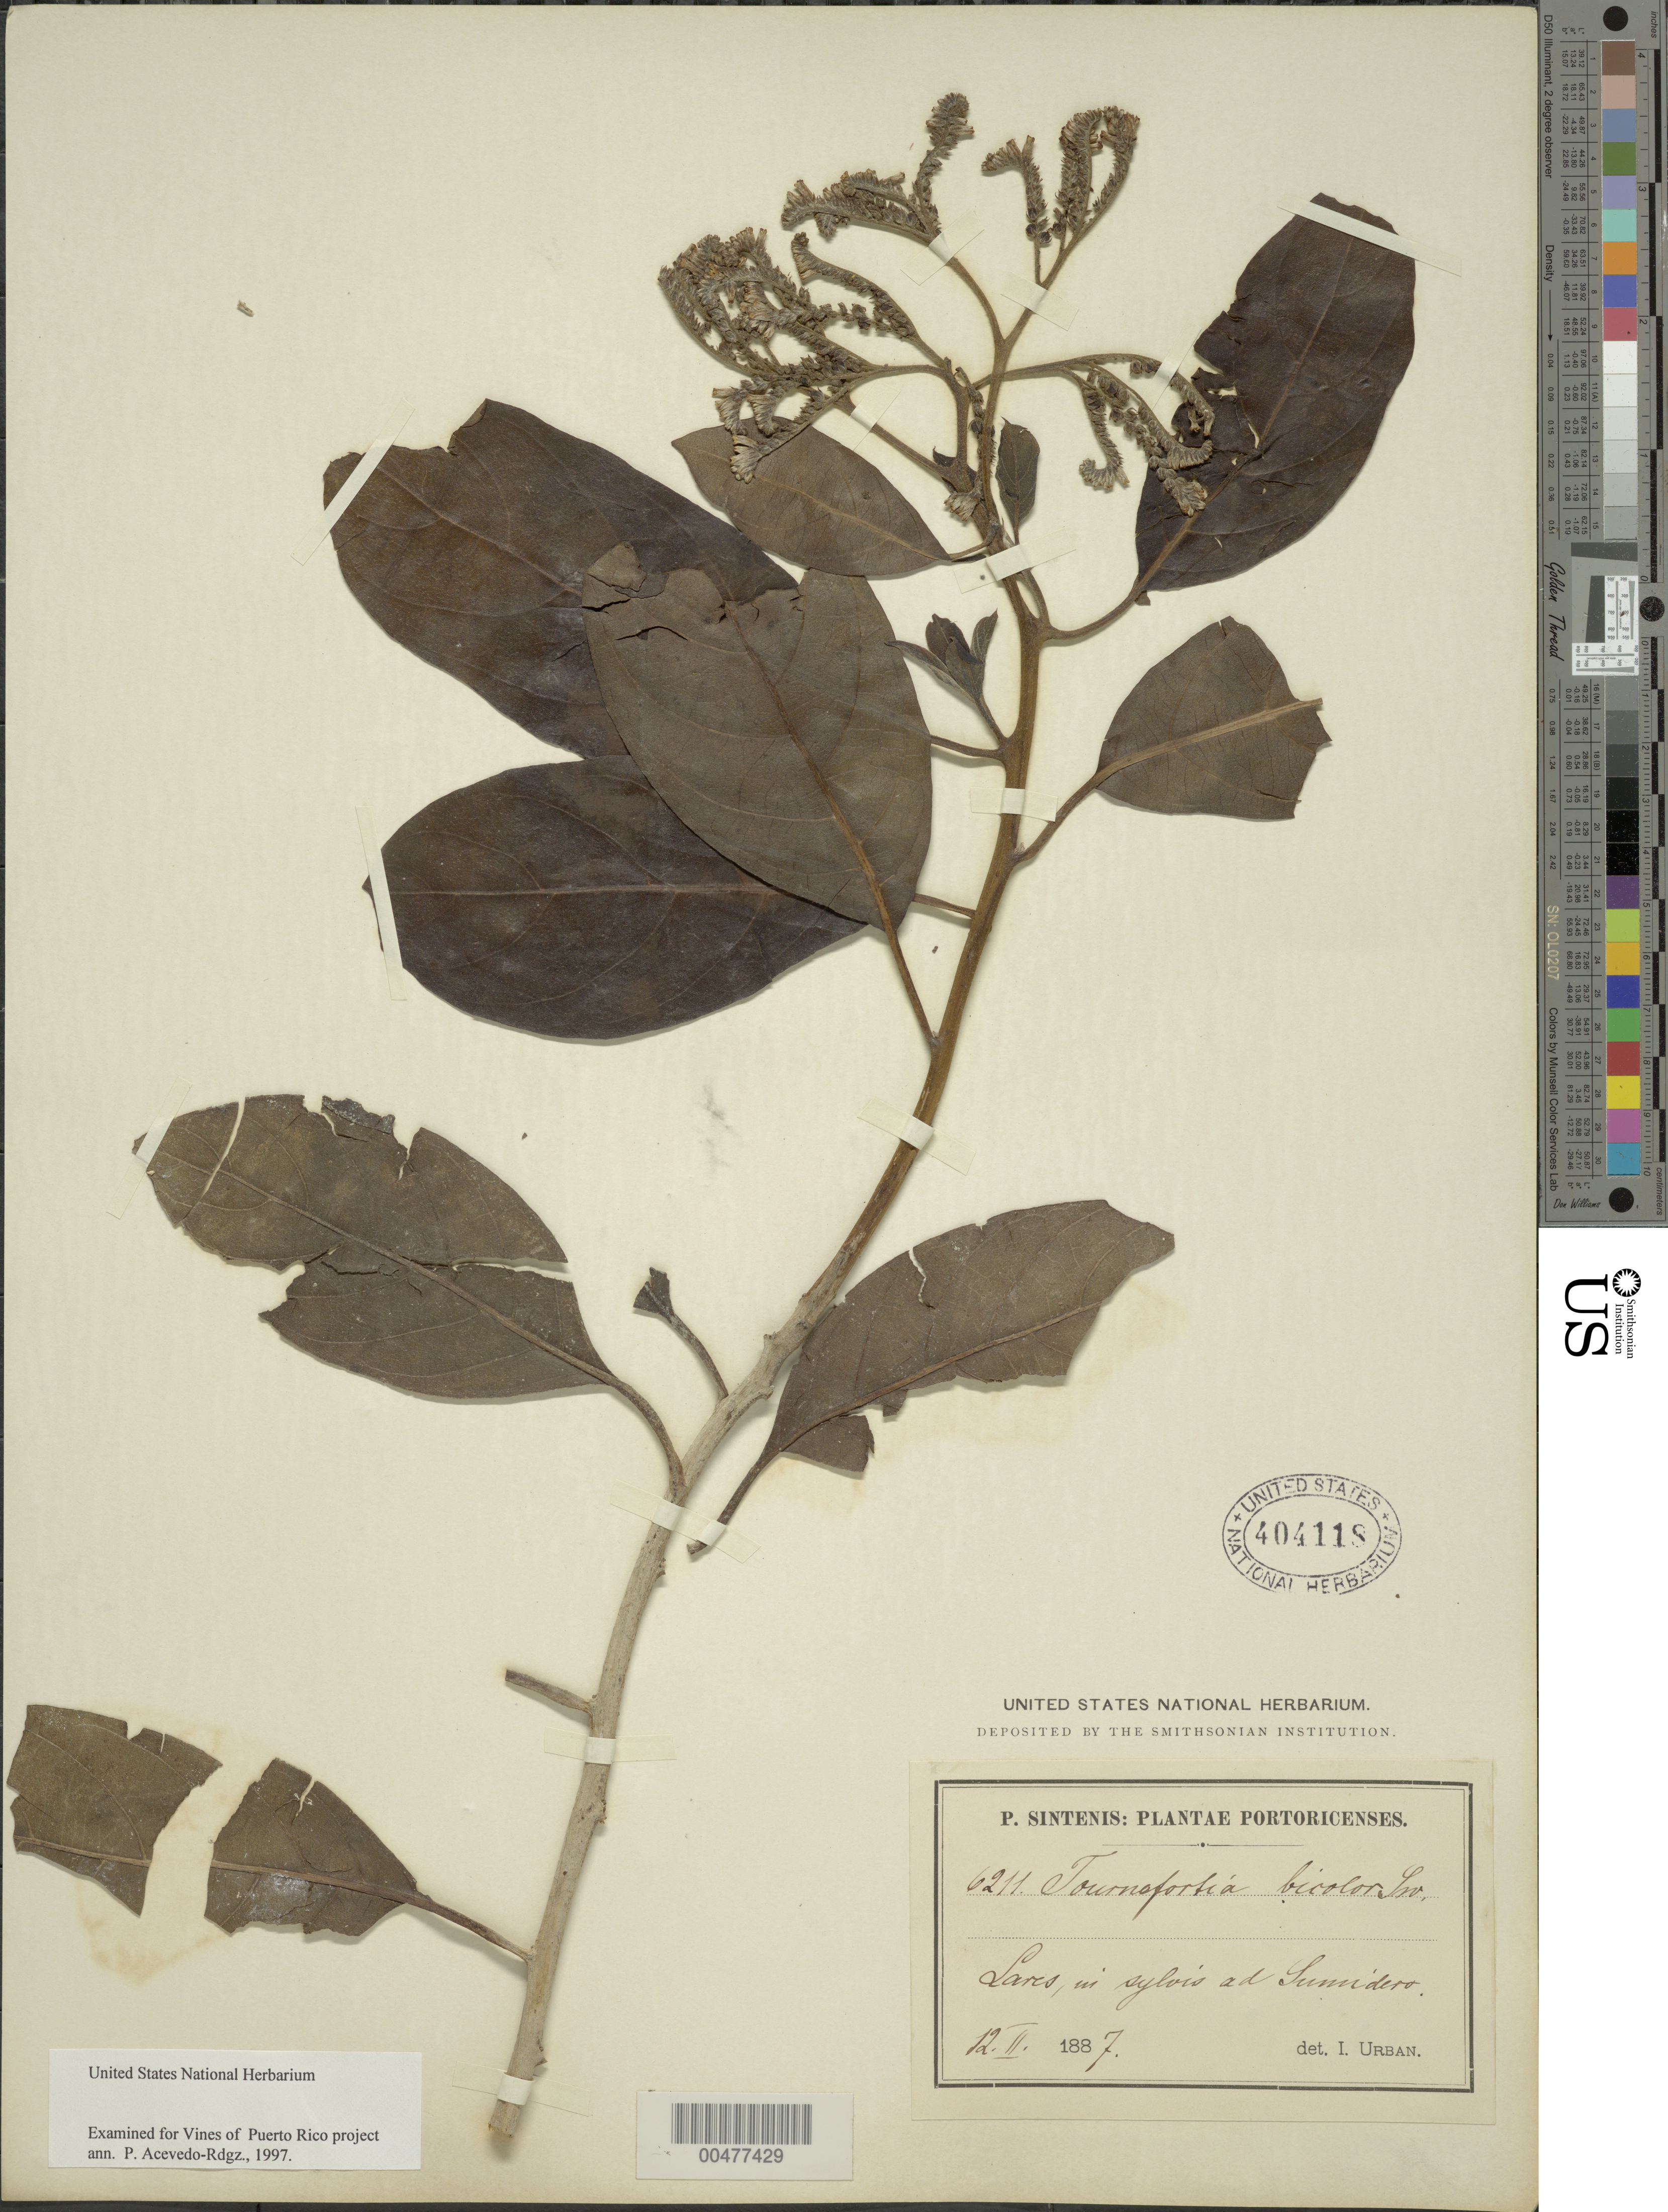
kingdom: Plantae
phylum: Tracheophyta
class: Magnoliopsida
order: Boraginales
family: Heliotropiaceae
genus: Tournefortia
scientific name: Tournefortia bicolor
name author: Sw.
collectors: P. Sintenis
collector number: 6211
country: Puerto Rico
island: Greater Antilles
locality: Lares. In sylvis ad Sumidero.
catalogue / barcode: US 404118